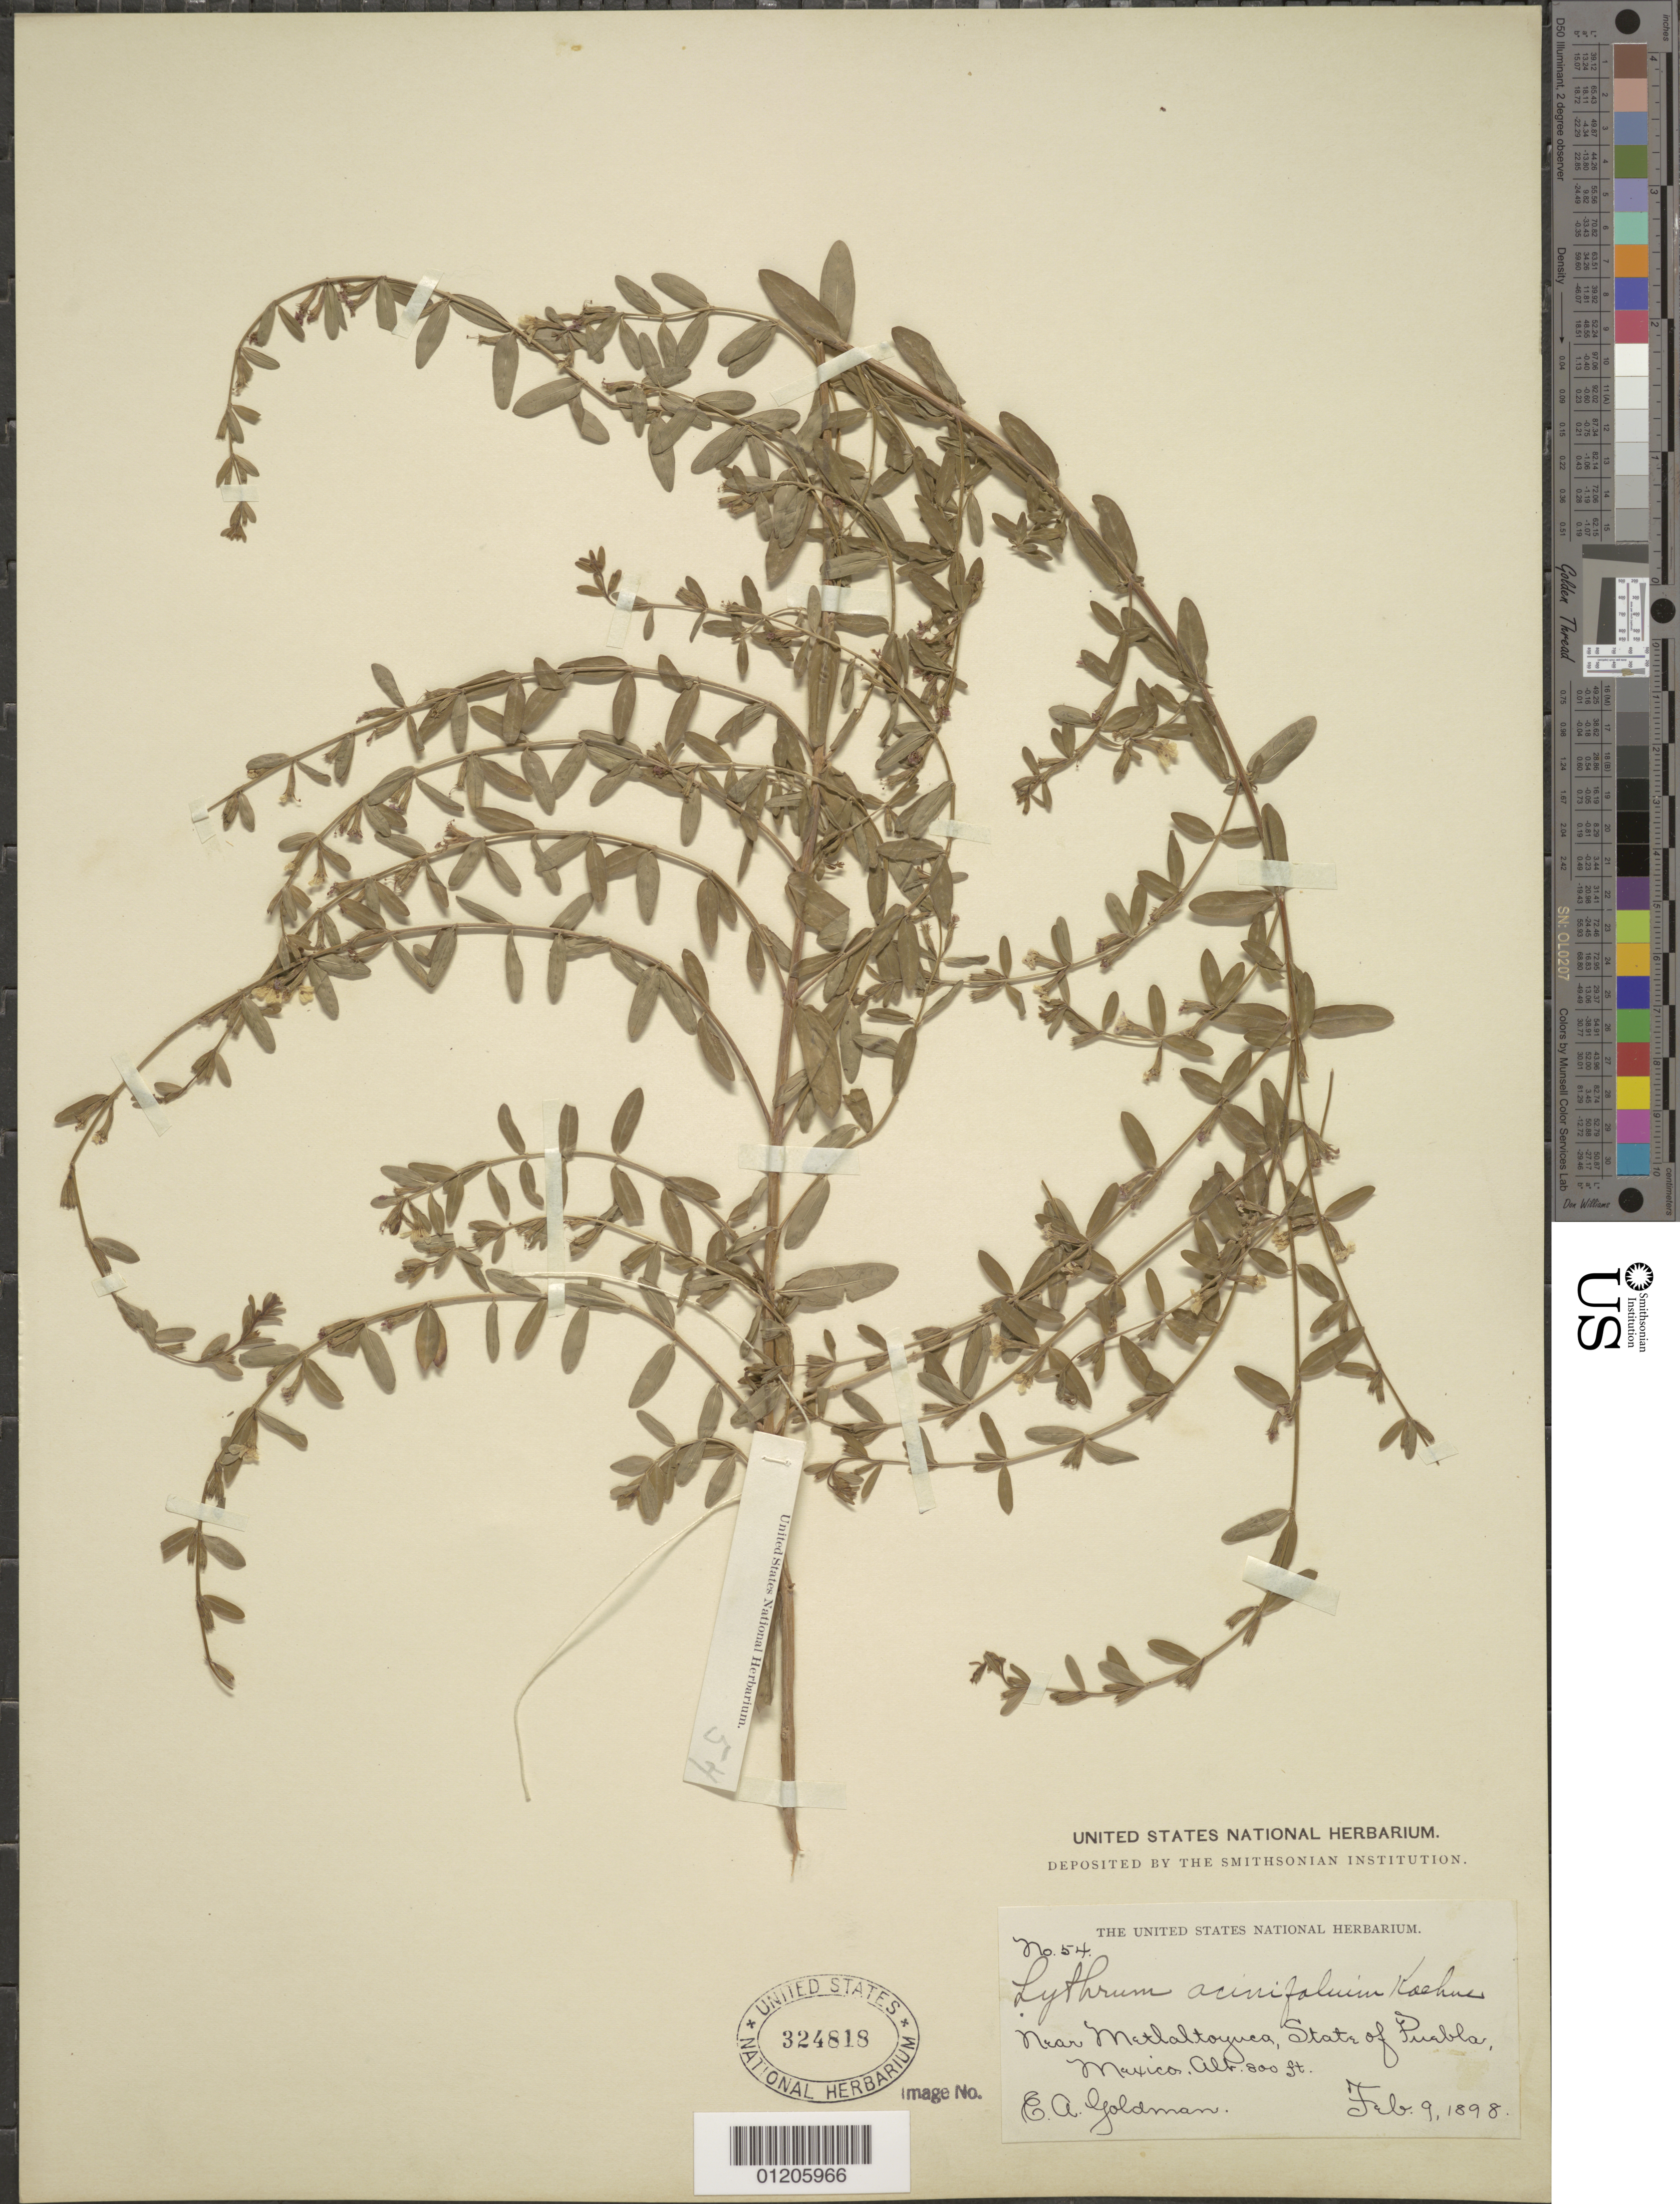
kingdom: Plantae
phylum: Tracheophyta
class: Magnoliopsida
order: Myrtales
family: Lythraceae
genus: Lythrum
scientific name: Lythrum acinifolium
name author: Sessé & Moc. ex Koehne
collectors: E. A. Goldman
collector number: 54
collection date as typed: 09 Feb 1898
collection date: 1898-02-09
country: Mexico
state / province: Puebla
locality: Near Matlaltayuca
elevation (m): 244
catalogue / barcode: US 324818